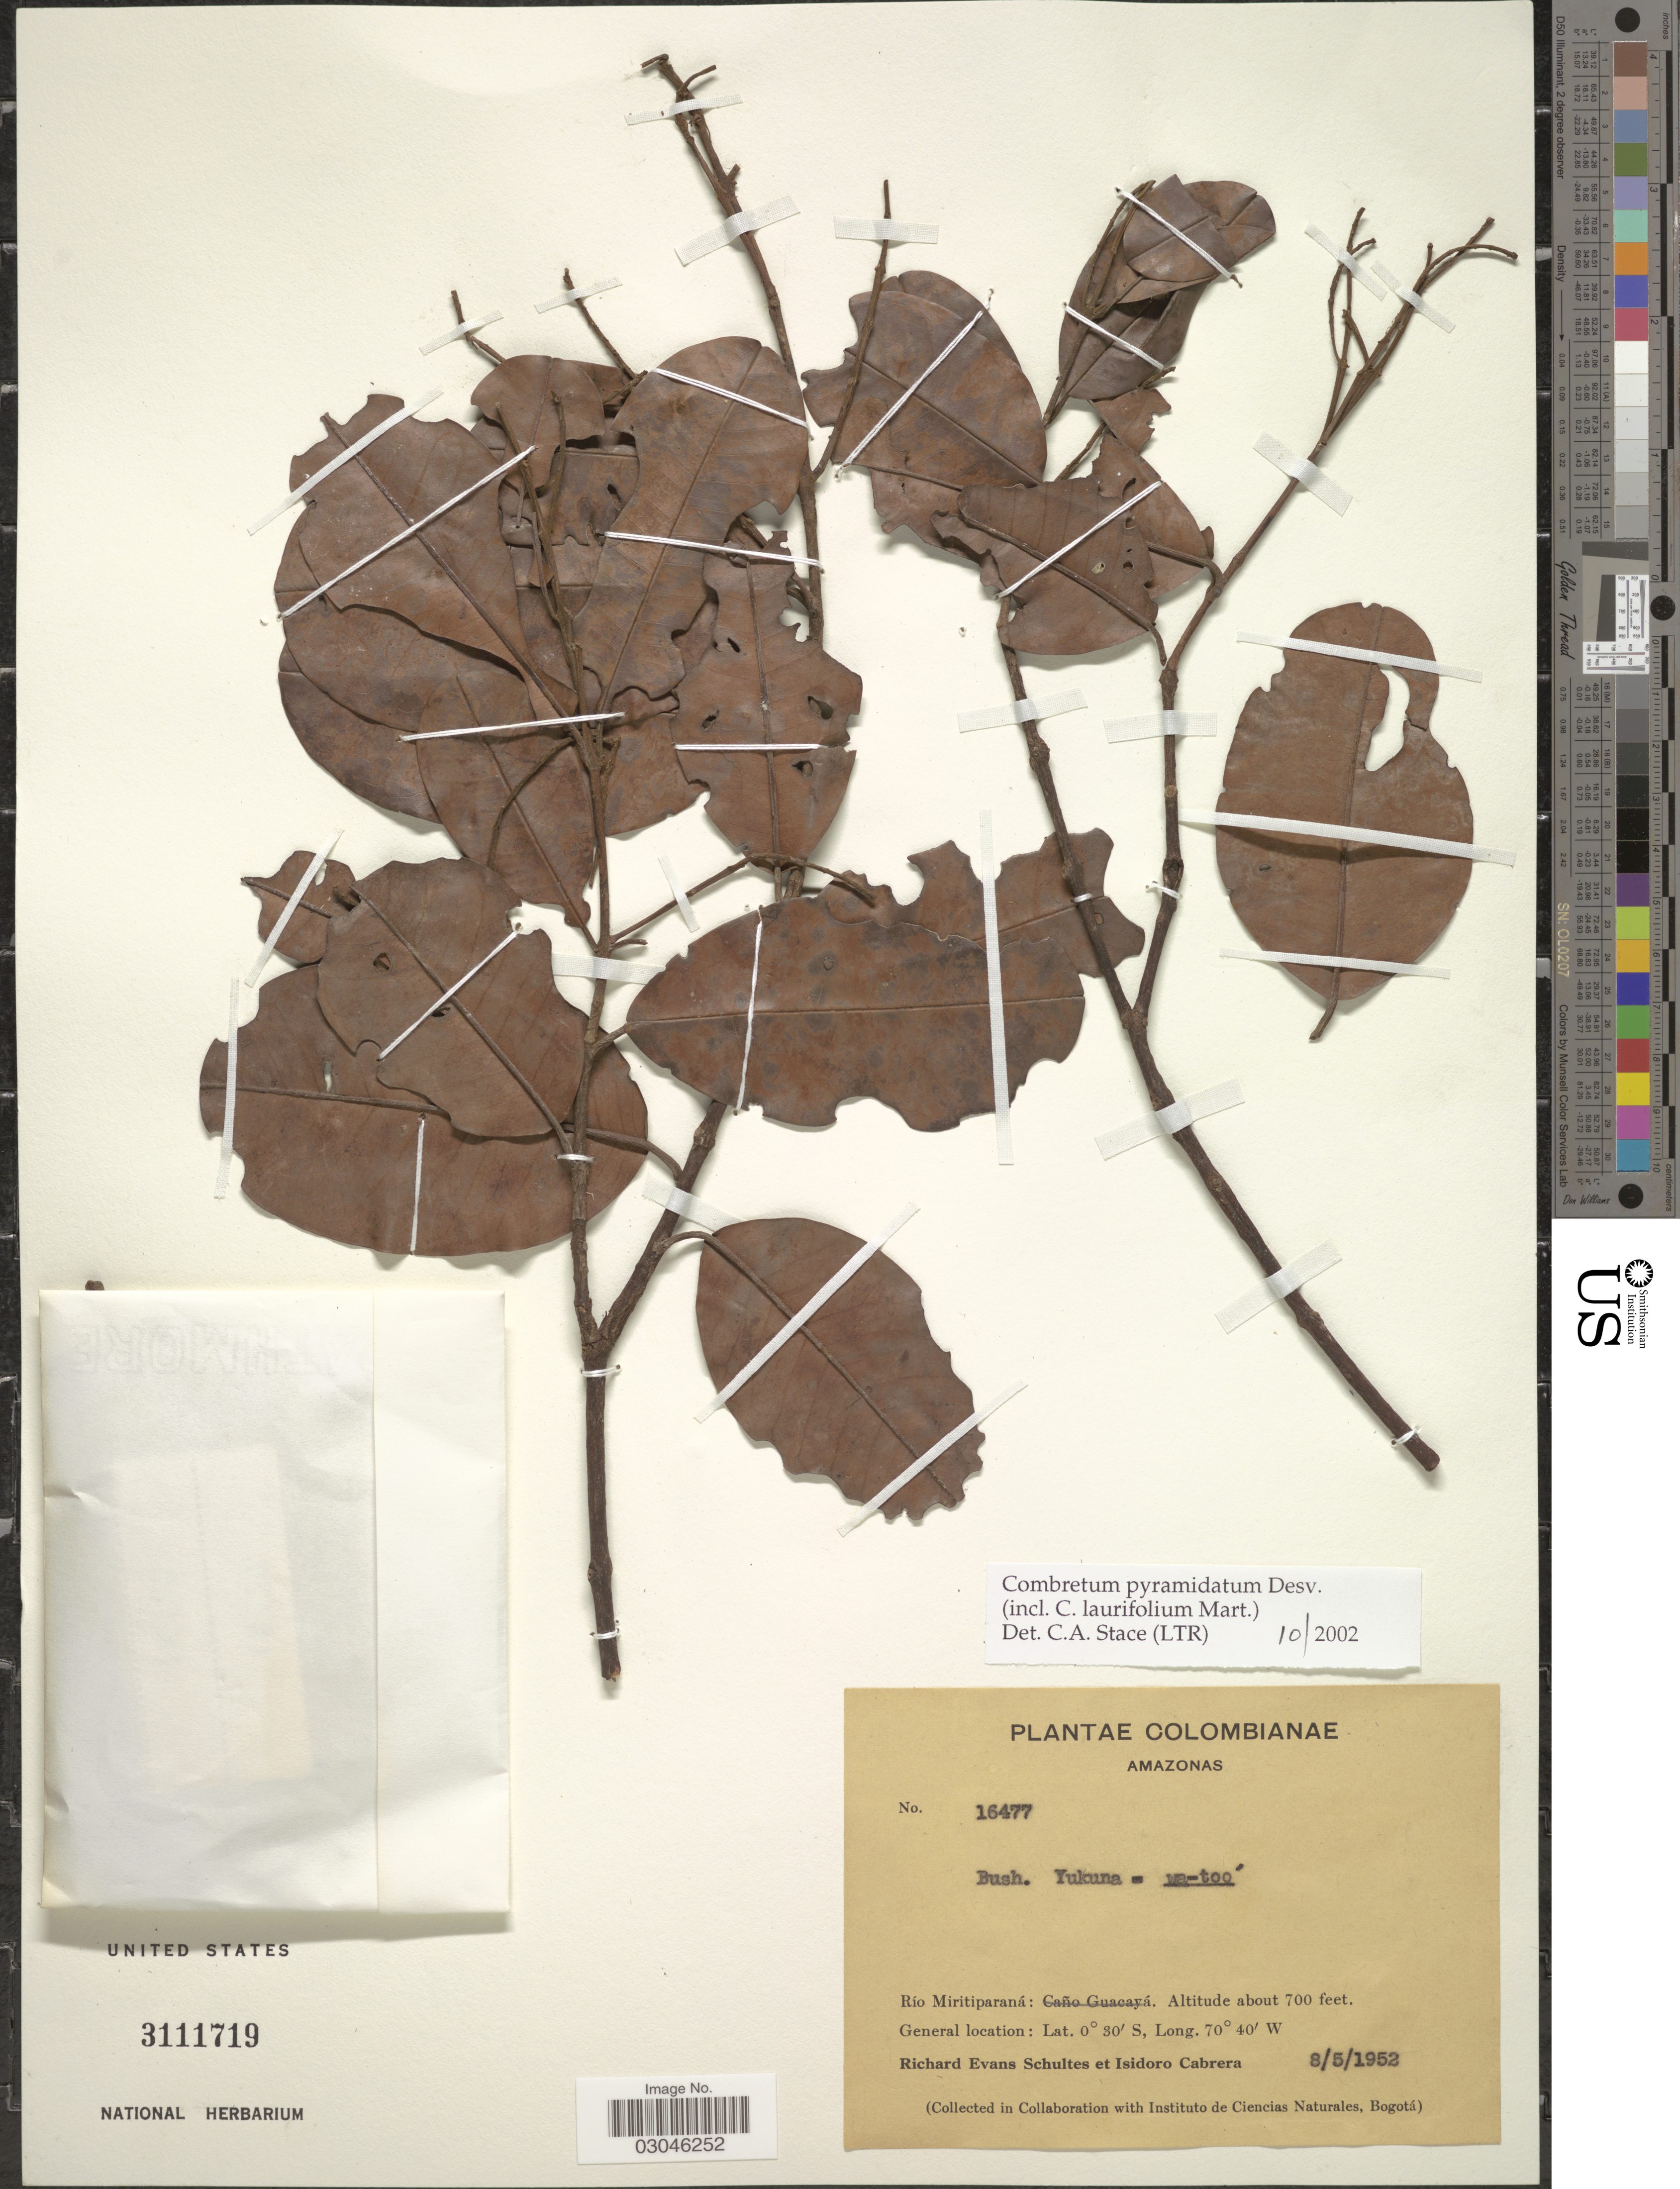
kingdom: Plantae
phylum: Tracheophyta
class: Magnoliopsida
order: Myrtales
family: Combretaceae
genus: Combretum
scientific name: Combretum pyramidatum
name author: Desv.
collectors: R. E. Schultes & I. Cabrera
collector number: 16477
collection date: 1952-05-08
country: Colombia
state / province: Amazônas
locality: Río Miritiparaná.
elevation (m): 213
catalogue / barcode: US 3111719